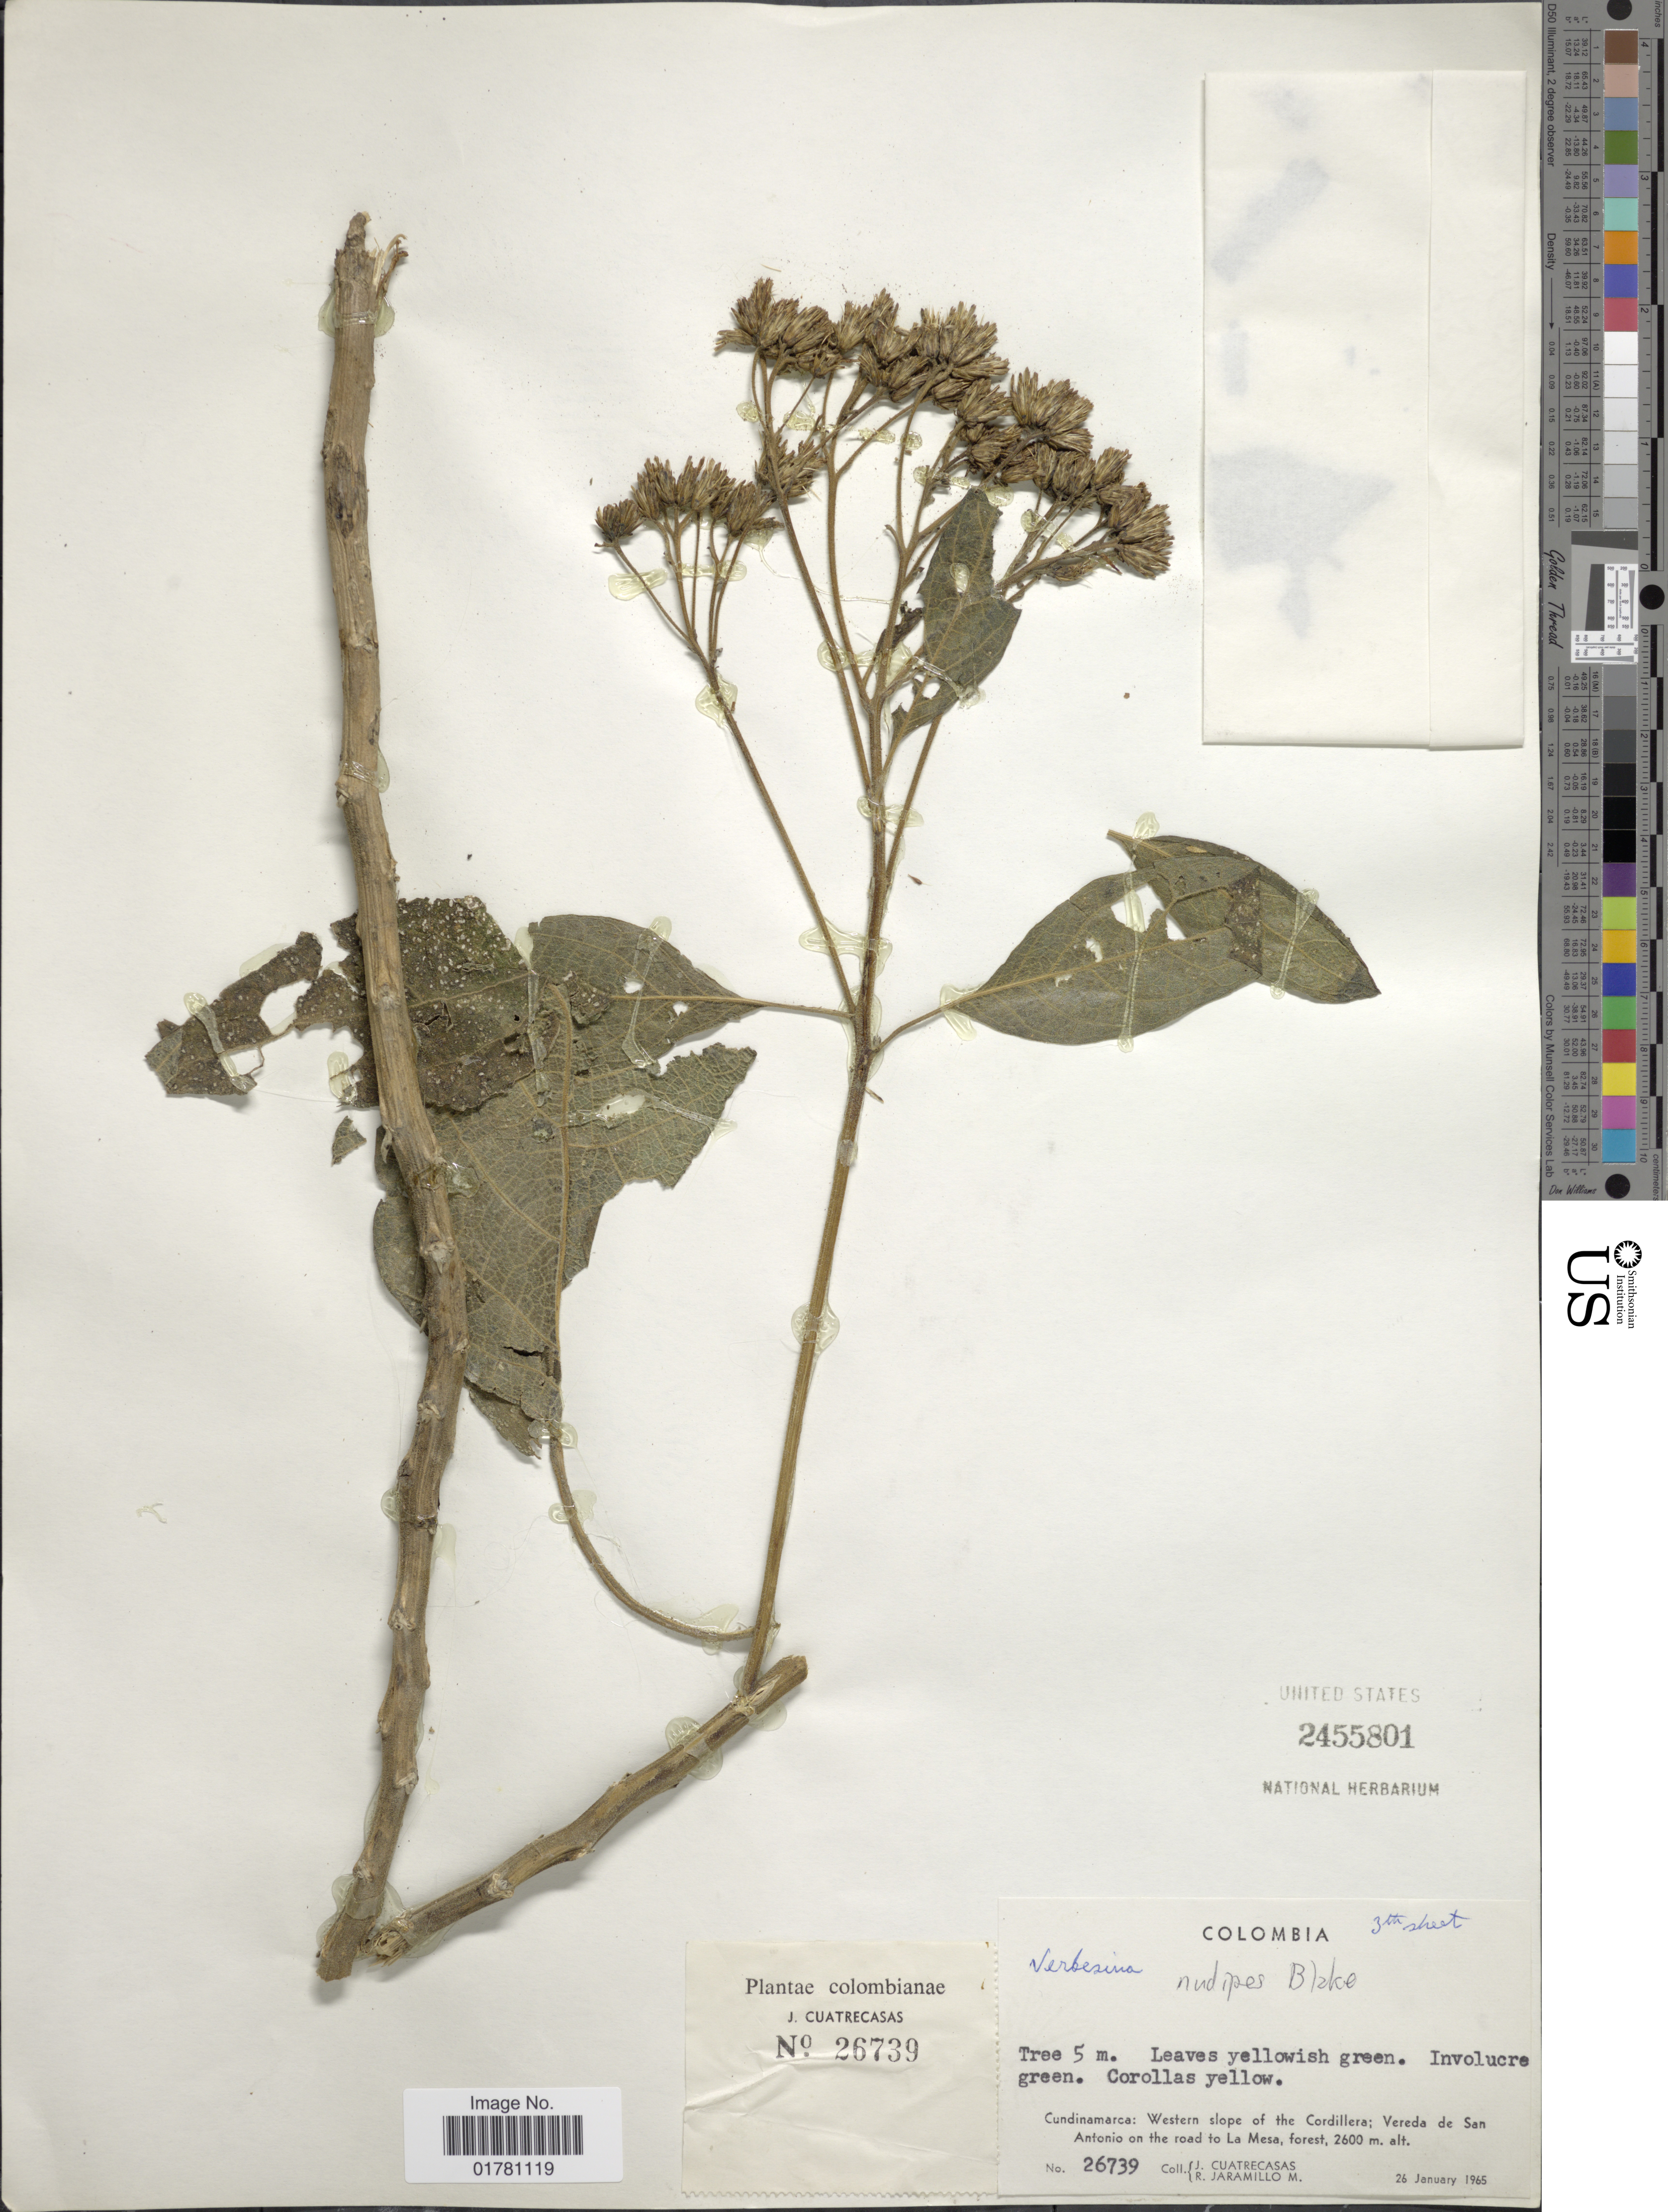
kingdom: Plantae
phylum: Tracheophyta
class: Magnoliopsida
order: Asterales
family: Asteraceae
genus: Verbesina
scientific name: Verbesina nudipes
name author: S.F. Blake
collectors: J. Cuatrecasas & R. Jaramillo M.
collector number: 26739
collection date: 1965-01-26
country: Colombia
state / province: Cundinamarca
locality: Western slope of the Cordillera; Vereda de San Antonio on the road to La Mesa, forest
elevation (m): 2600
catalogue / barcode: US 2455803